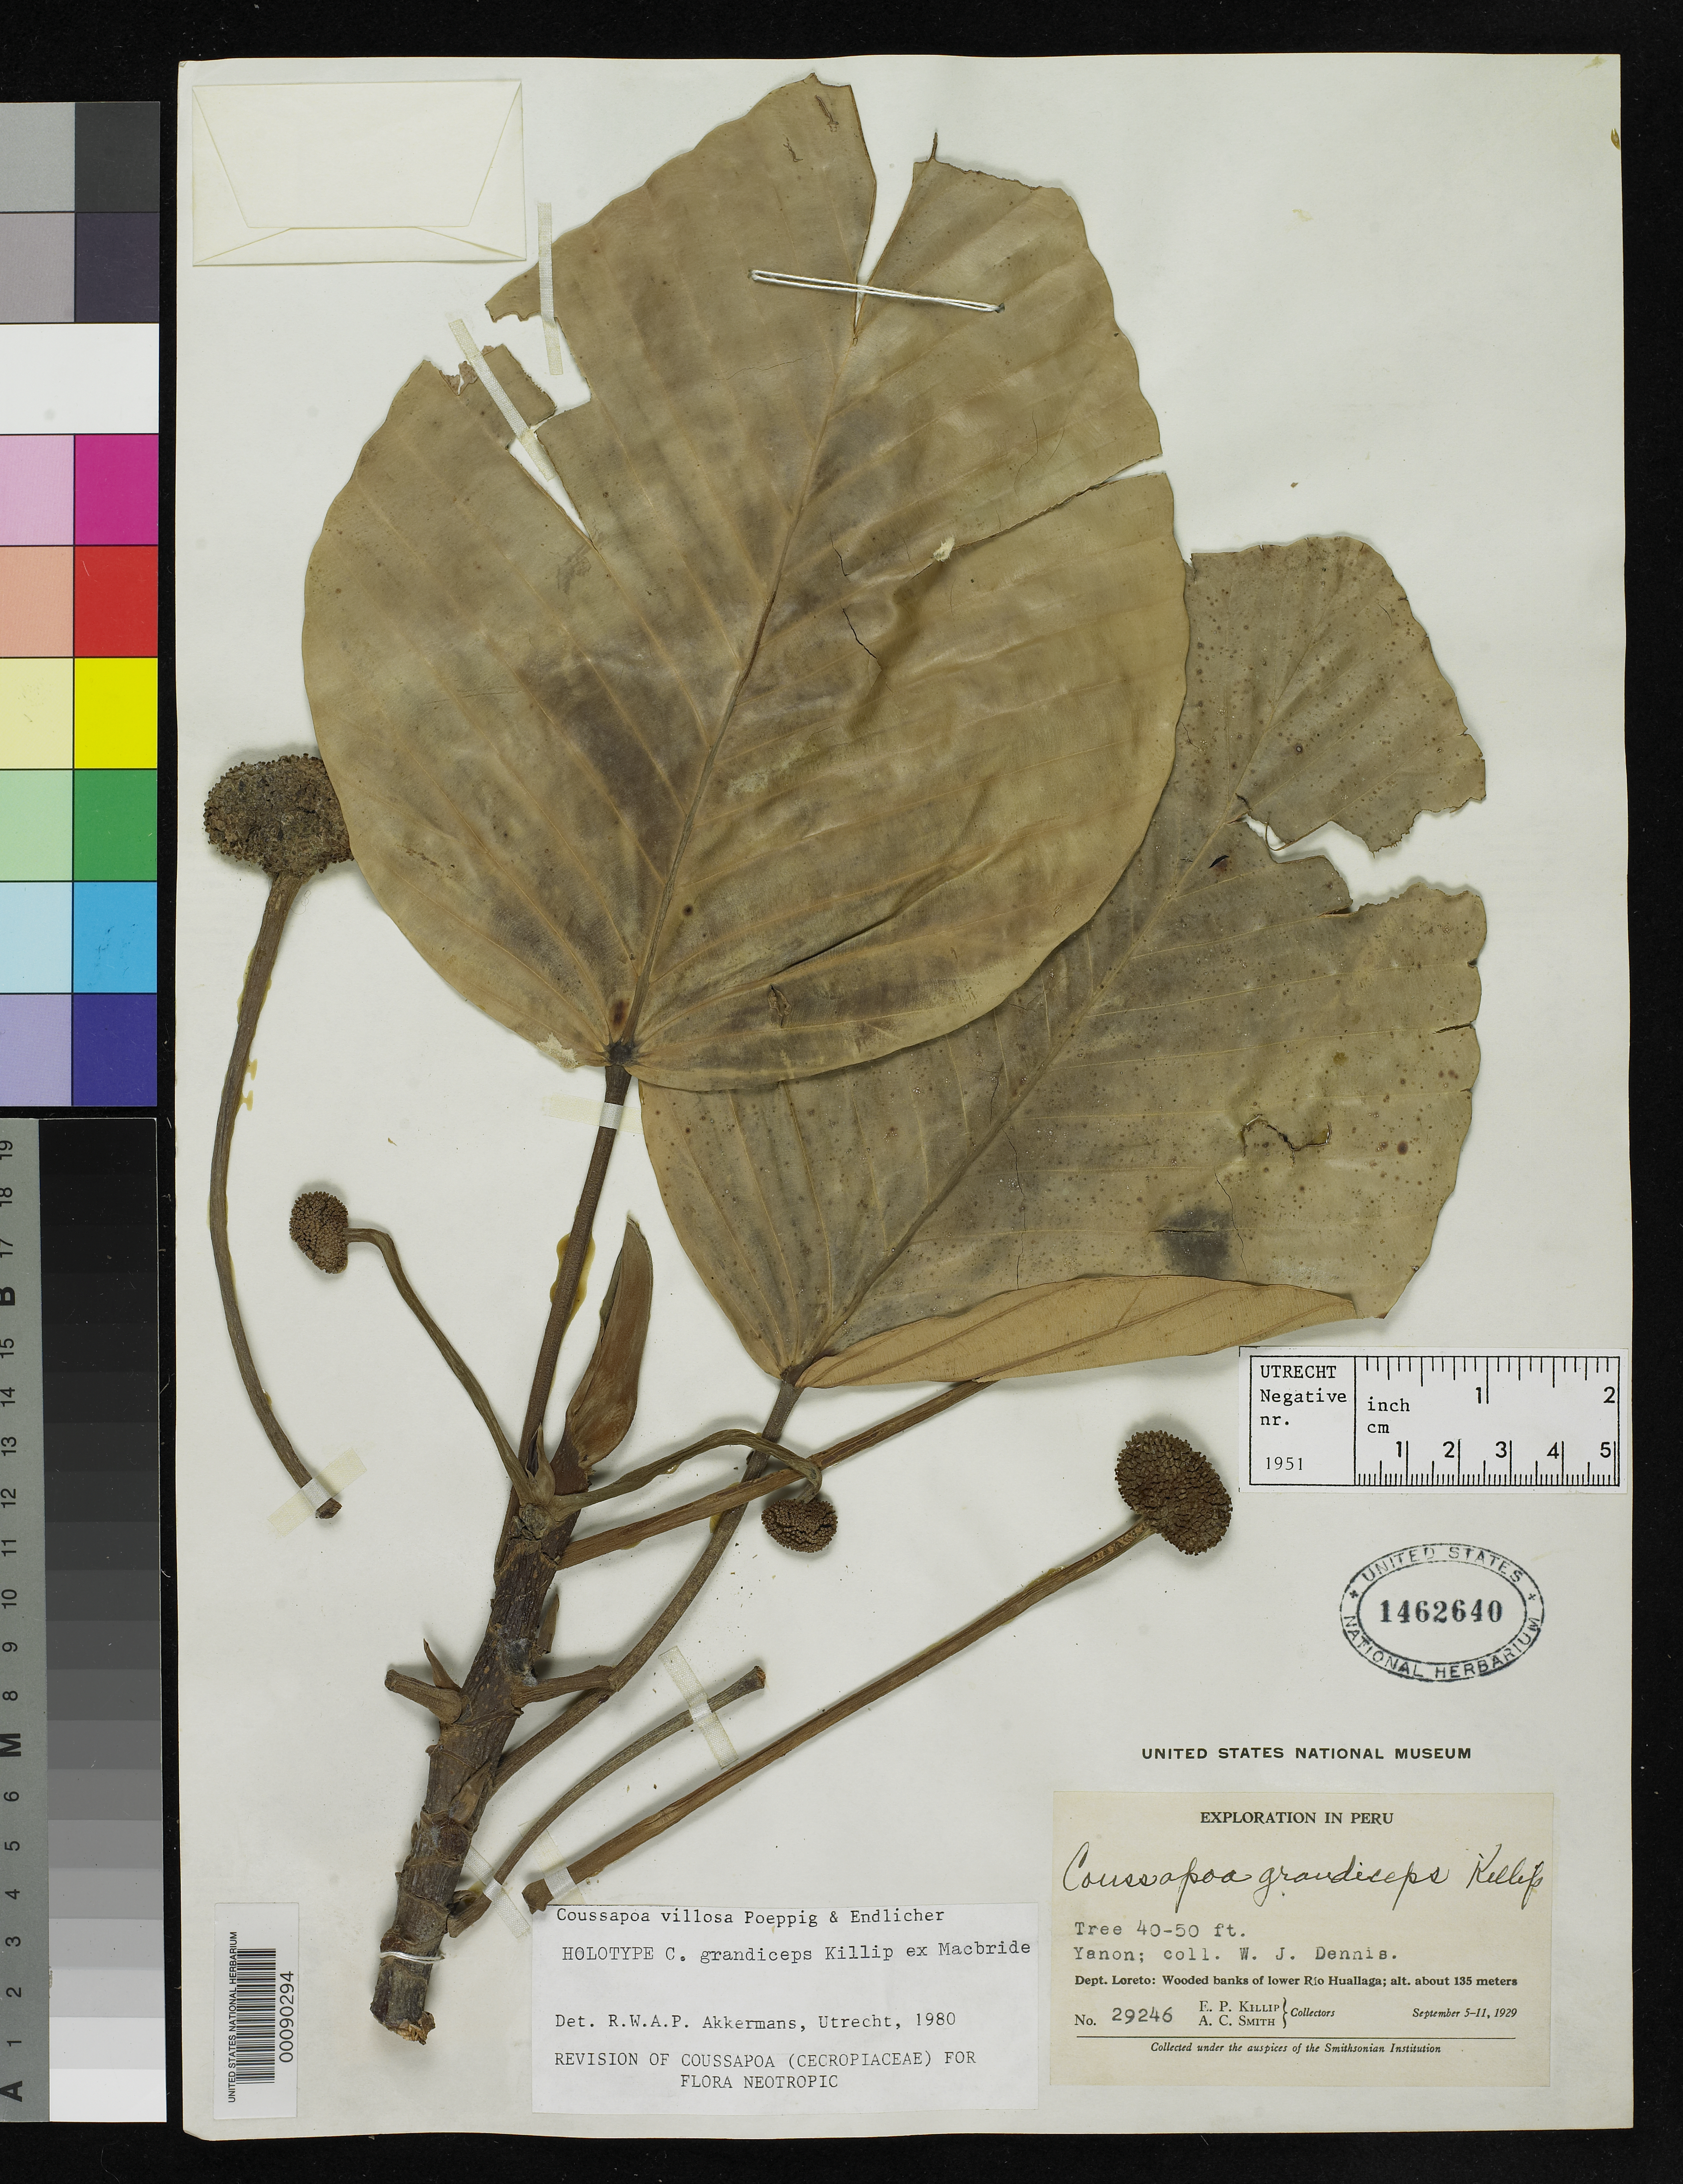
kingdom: Plantae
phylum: Tracheophyta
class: Magnoliopsida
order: Rosales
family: Urticaceae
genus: Coussapoa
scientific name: Coussapoa grandiceps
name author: Killip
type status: Holotype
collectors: E. P. Killip & A. C. Smith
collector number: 29246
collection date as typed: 05 Sep 1929 to 11 Sep 1929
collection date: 1929-09-05/1929-09-11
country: Peru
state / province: Loreto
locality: Yanon, wooded banks of lower Rio Huallaga.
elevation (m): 135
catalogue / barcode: US 1462640